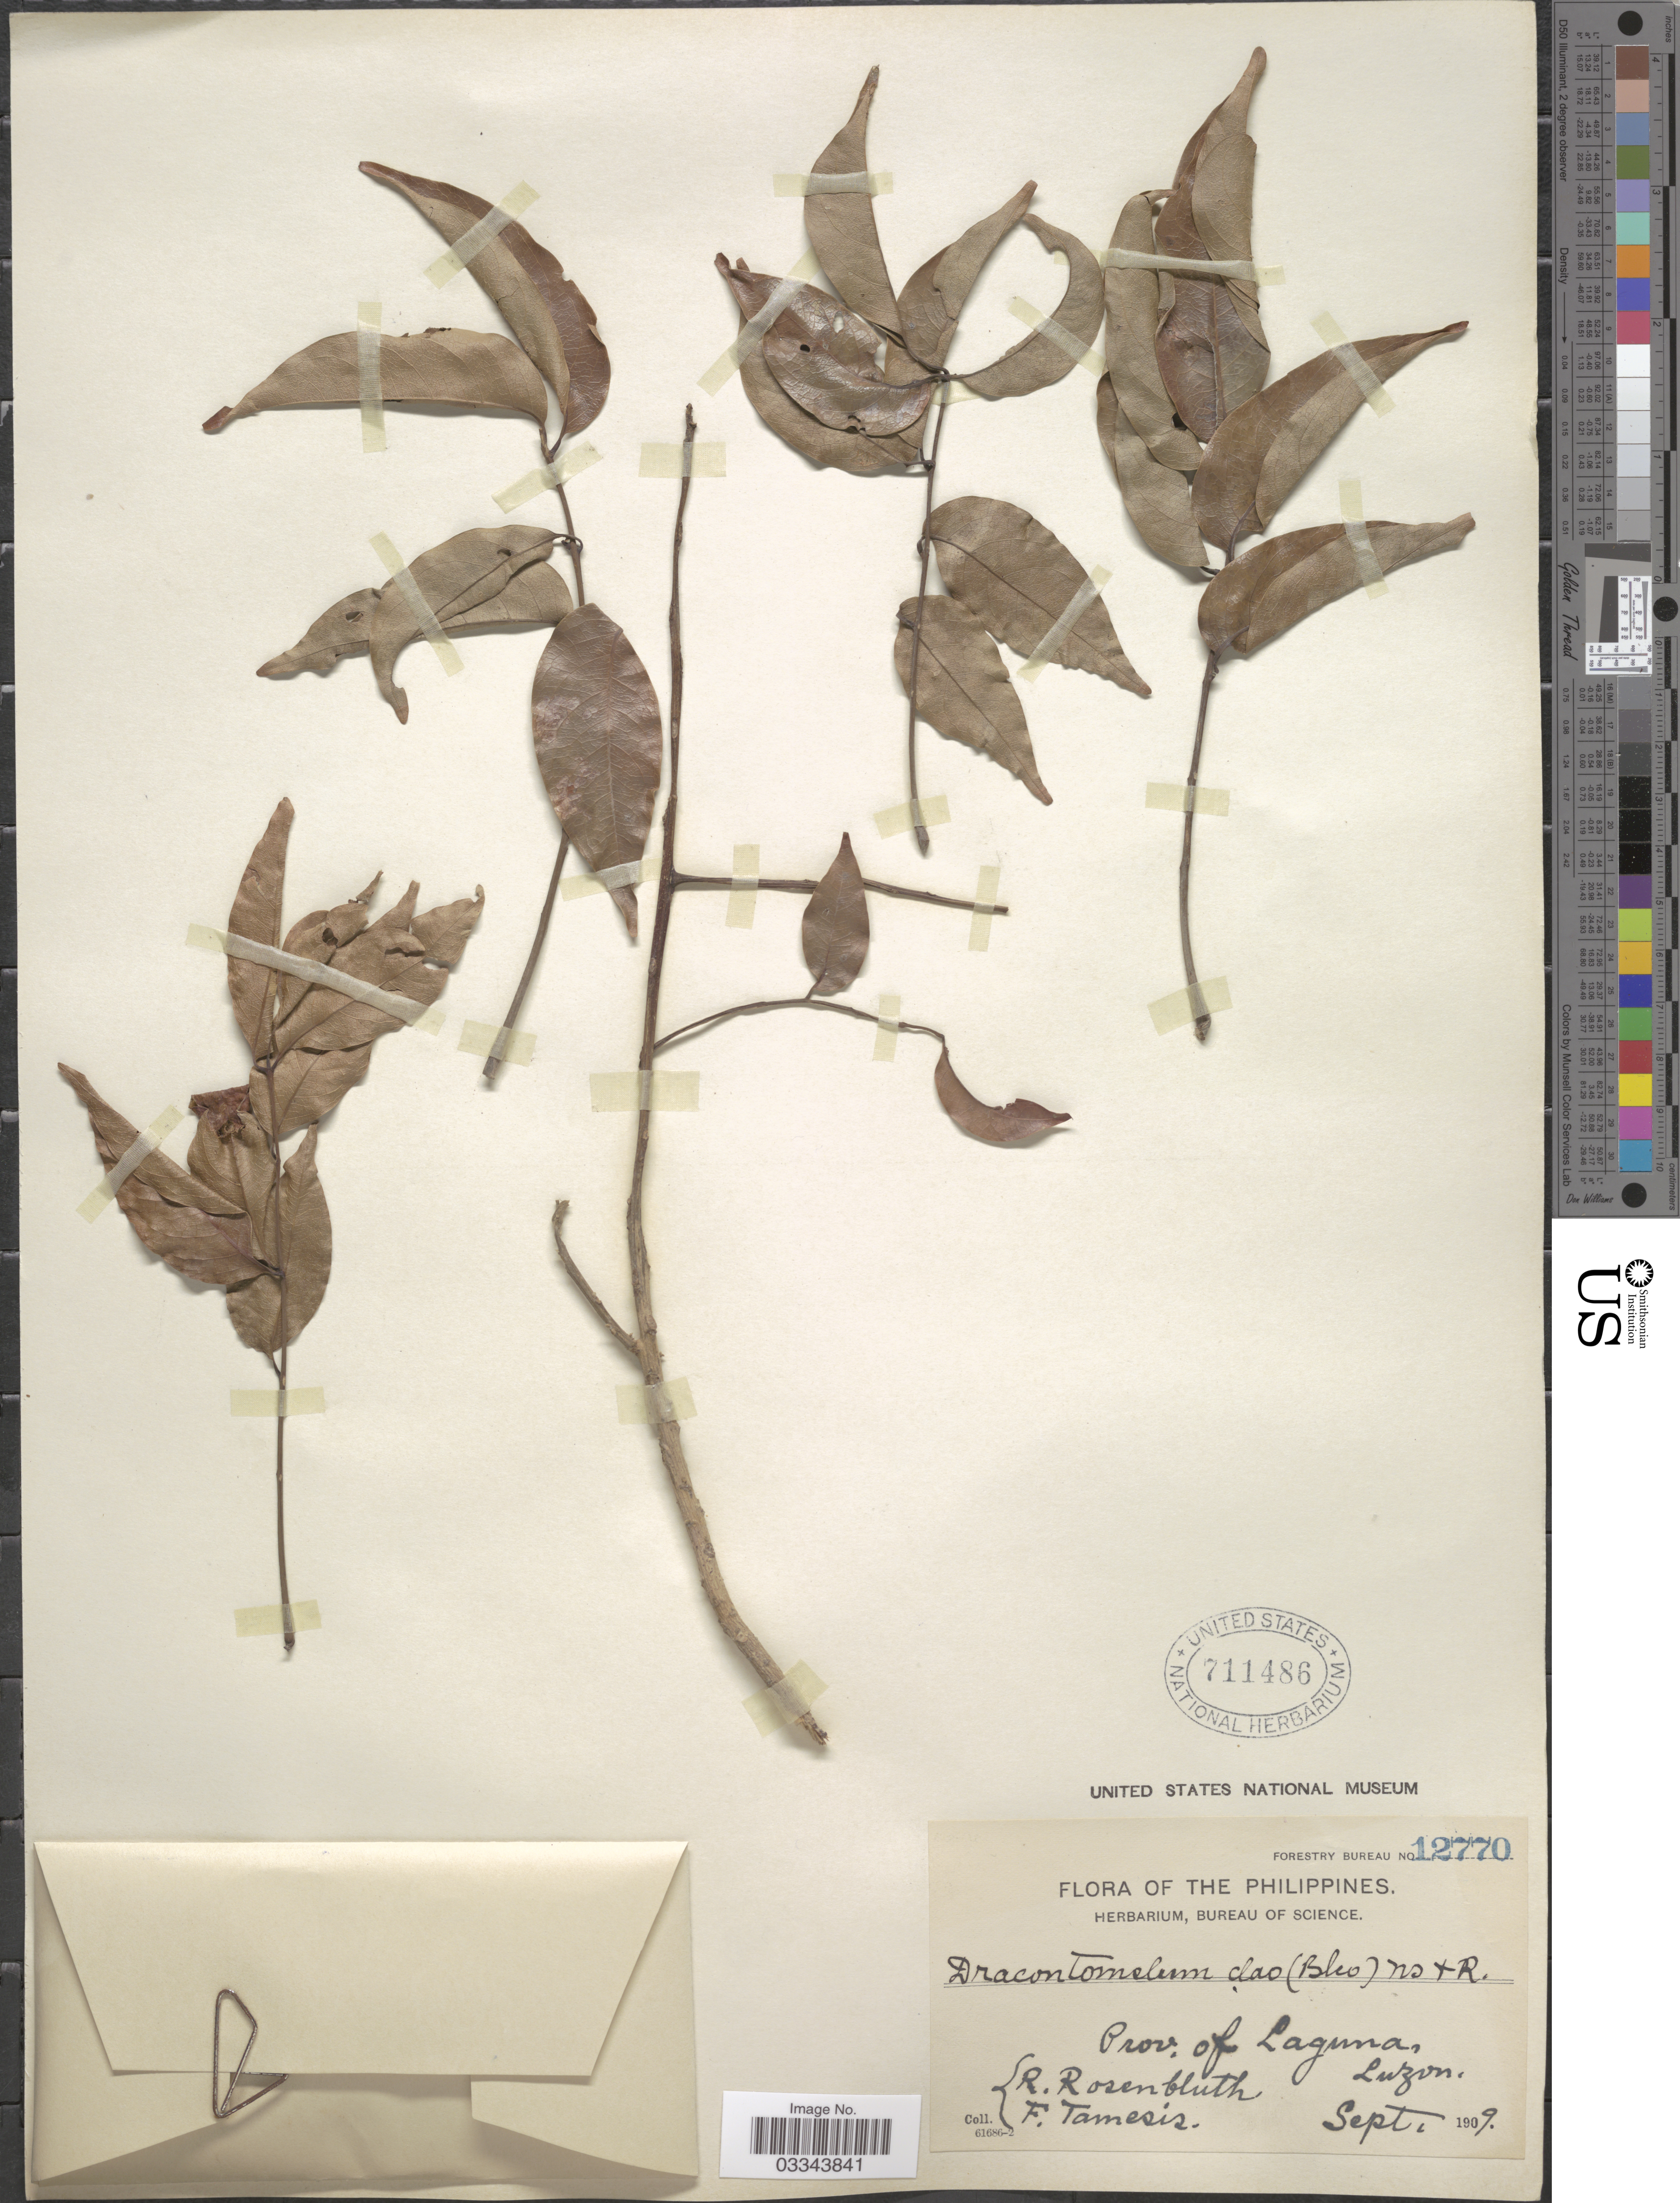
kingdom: Plantae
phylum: Tracheophyta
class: Magnoliopsida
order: Sapindales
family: Anacardiaceae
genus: Dracontomelon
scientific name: Dracontomelon dao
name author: (Blanco) Merr. & Rolfe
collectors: R. Rosenbluth & F. Tamesis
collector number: Forestry Bureau 12770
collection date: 1909-09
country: Philippines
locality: Prov. of Laguna, Luzon.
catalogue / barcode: US 711486